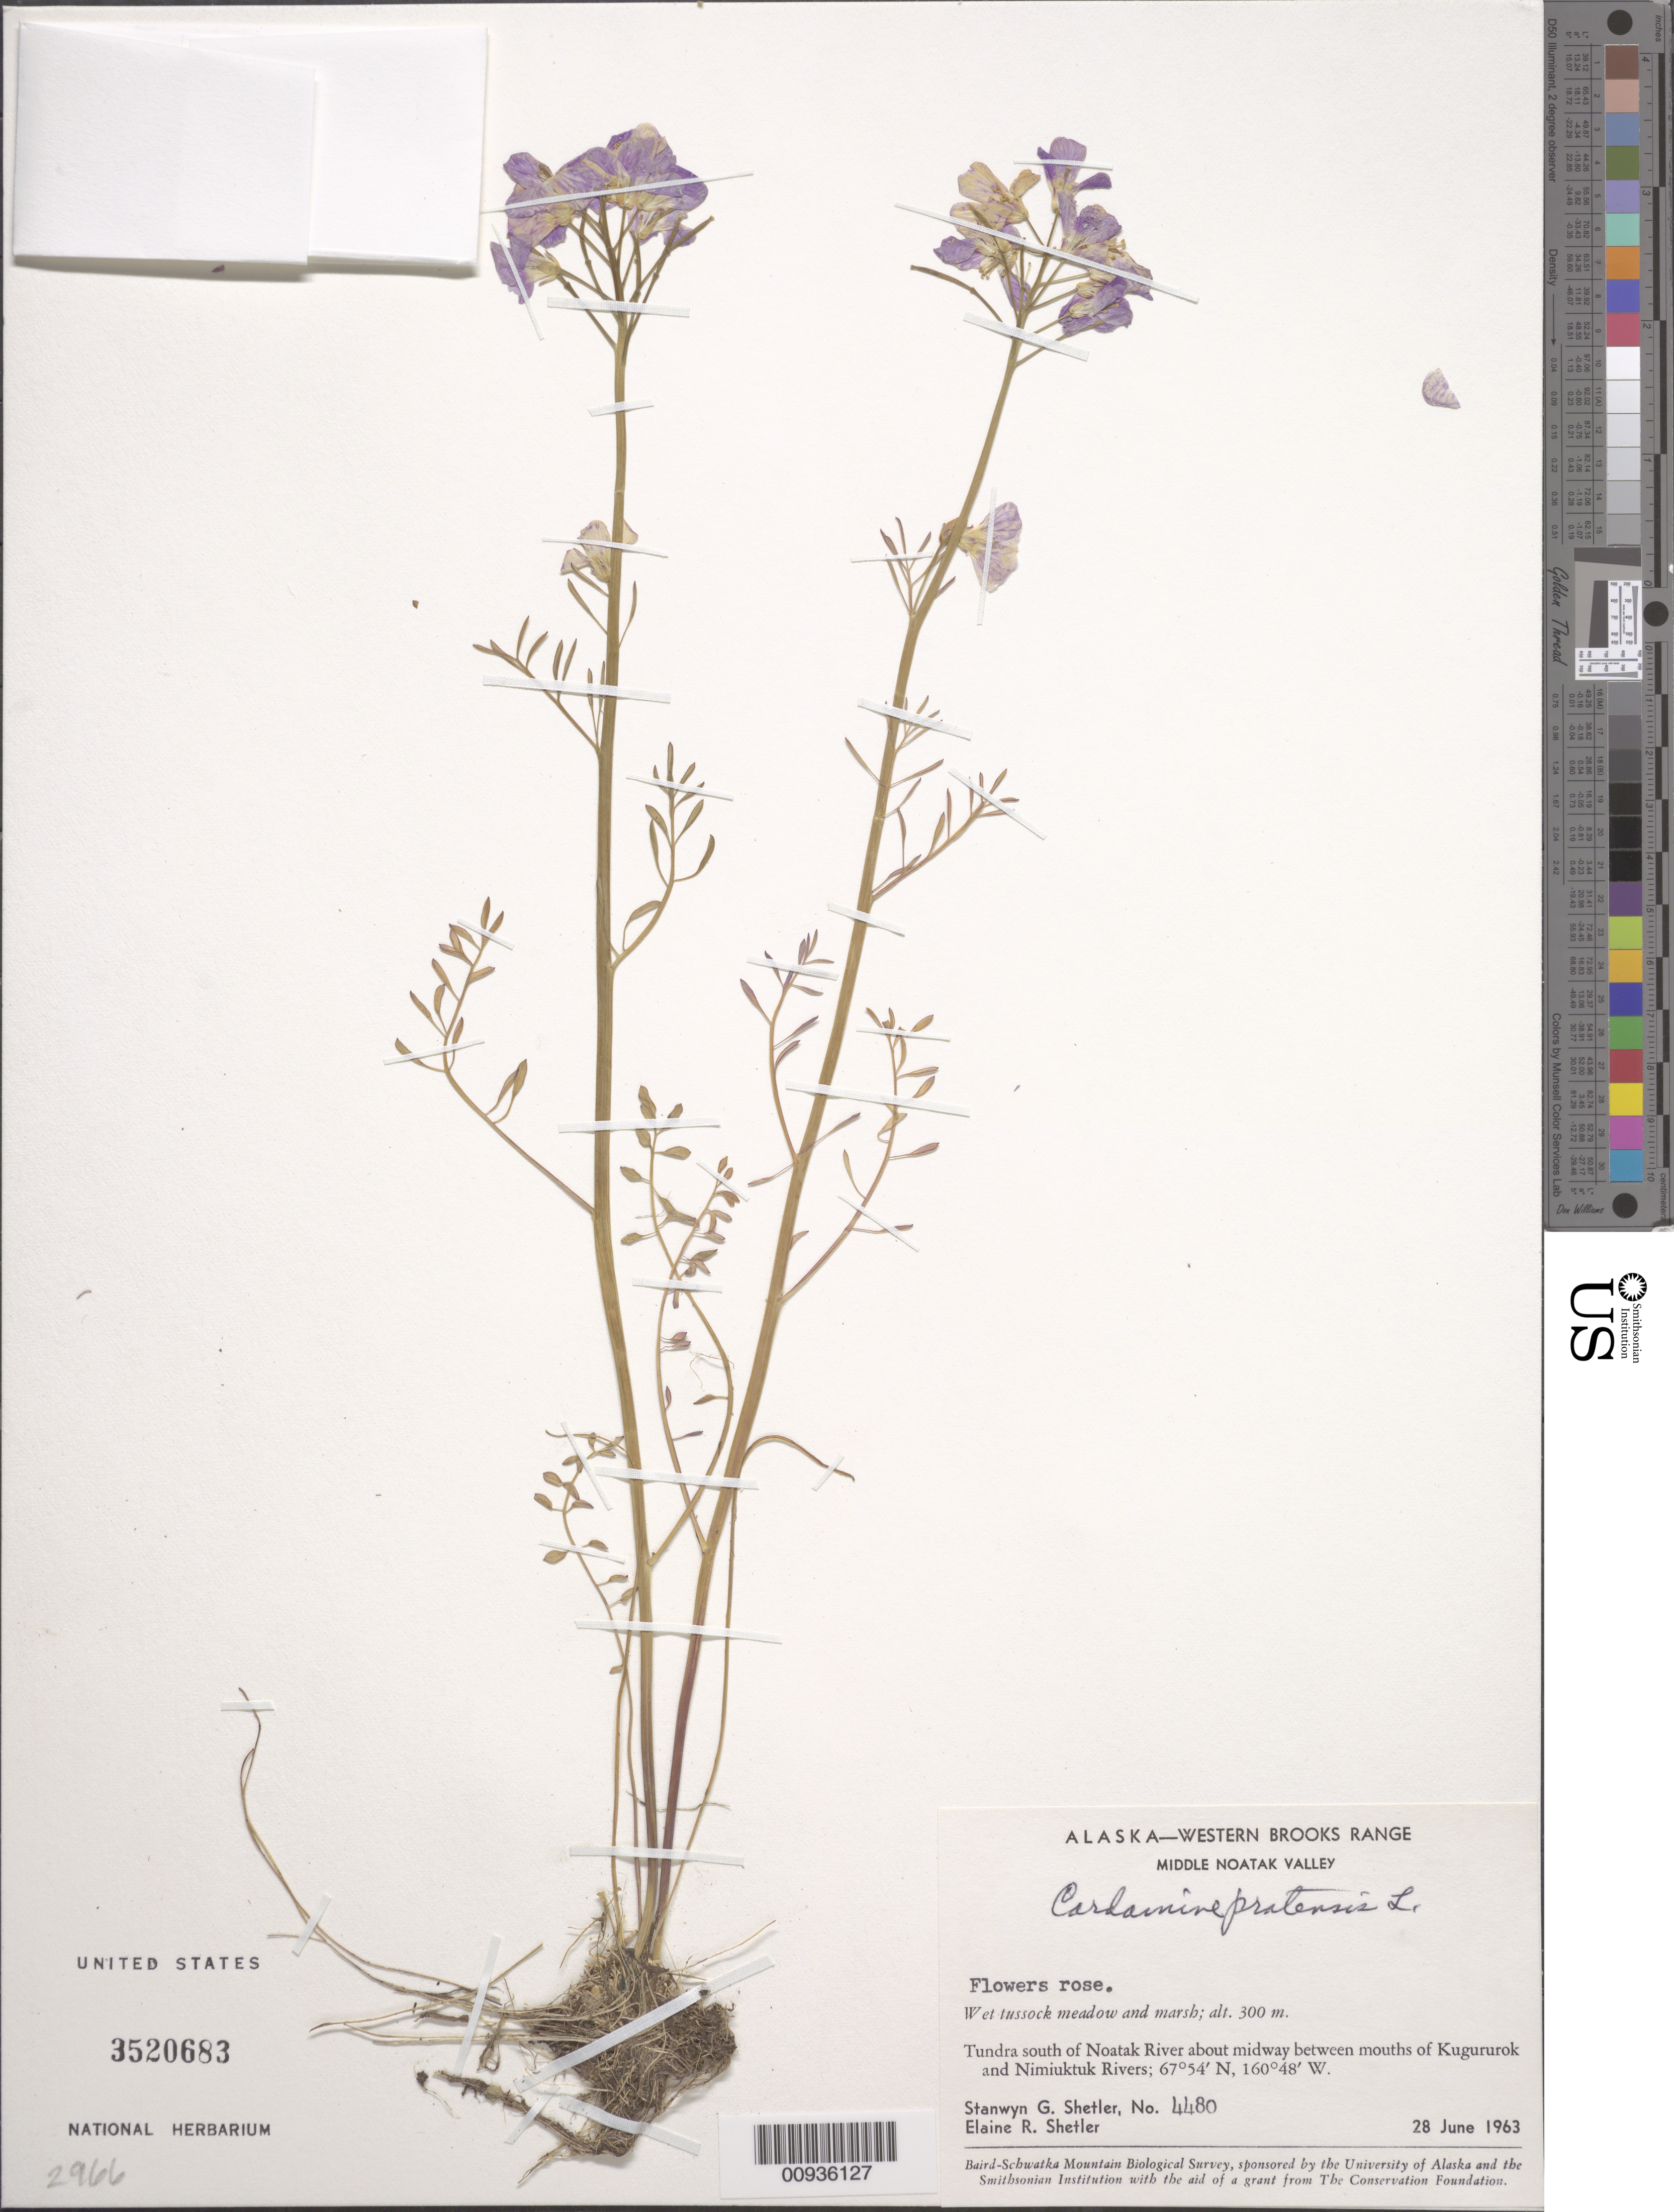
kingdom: Plantae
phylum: Tracheophyta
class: Magnoliopsida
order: Brassicales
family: Brassicaceae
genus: Cardamine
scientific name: Cardamine pratensis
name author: L.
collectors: S. Shetler & E. R. Shetler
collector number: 4480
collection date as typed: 28 Jun 1963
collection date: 1963-06-28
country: United States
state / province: Alaska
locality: S of Noatak River about midway between mouths of Kugururok and Nimiuktuk Rivers. Western Brooks Range, Middle Noatak Valley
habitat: Tundra. Wet tussock meadow and marsh.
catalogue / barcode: US 3520683